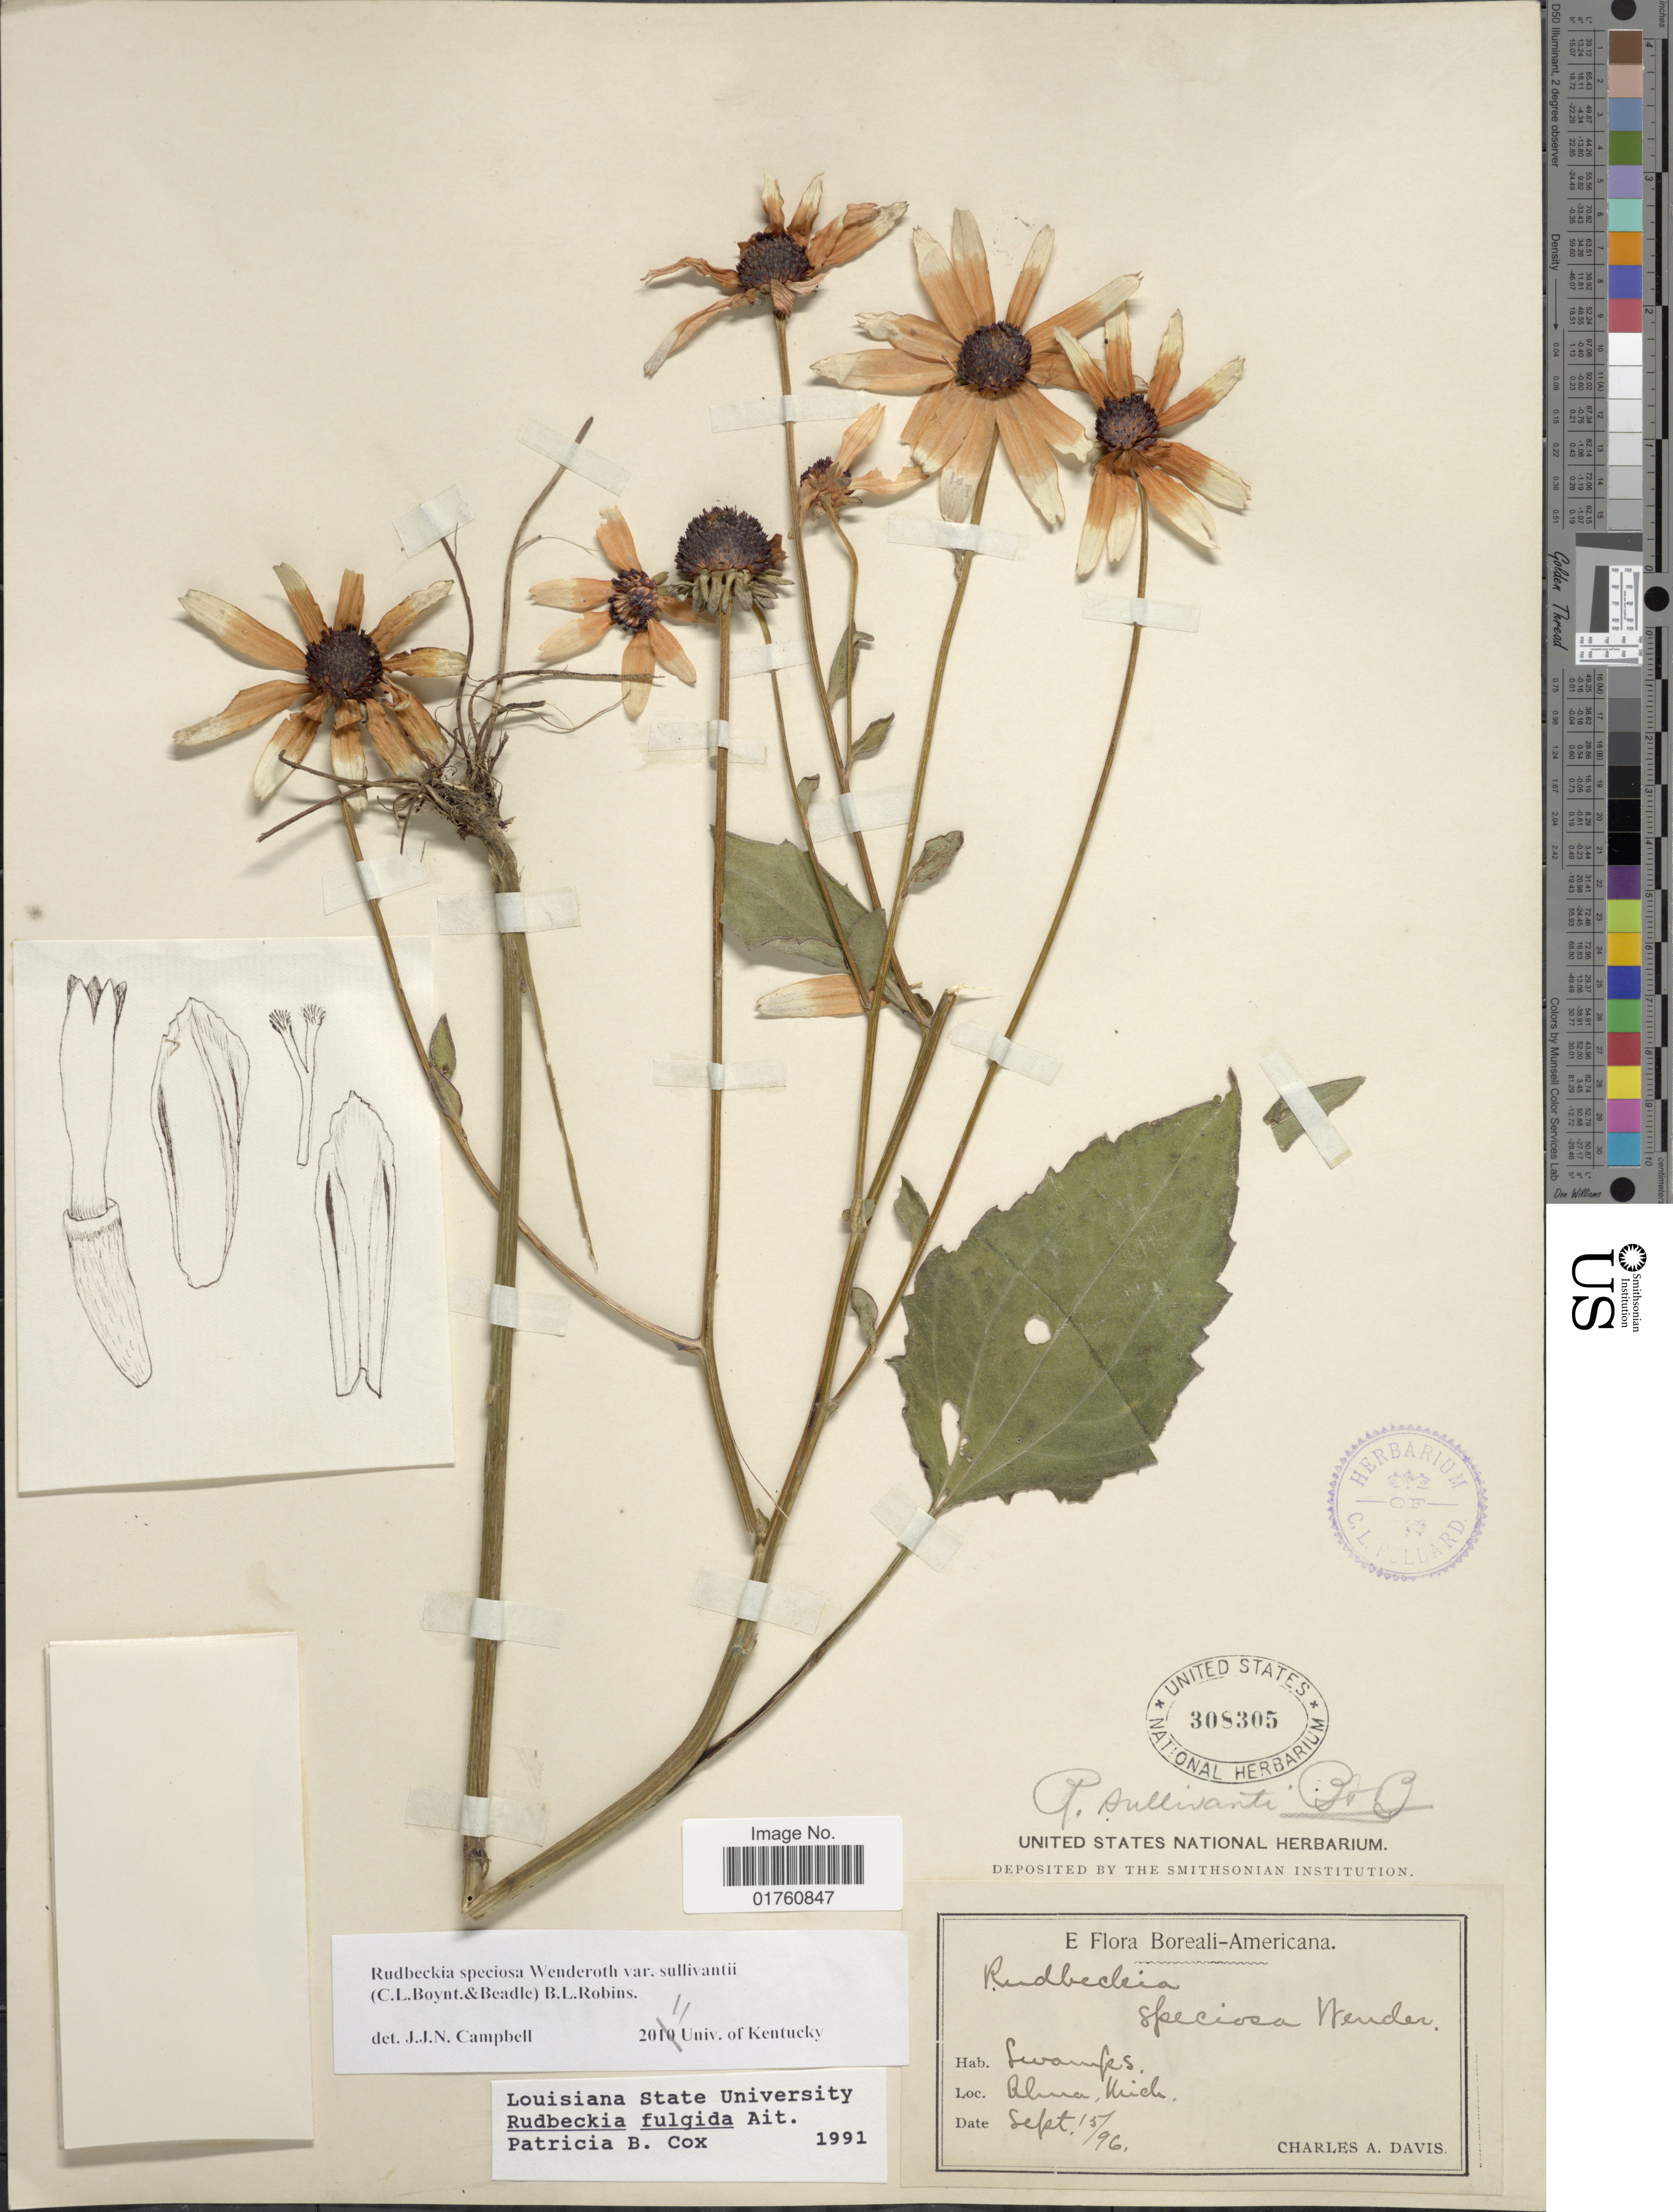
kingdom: Plantae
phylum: Tracheophyta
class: Magnoliopsida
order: Asterales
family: Asteraceae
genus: Rudbeckia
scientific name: Rudbeckia fulgida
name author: Aiton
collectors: C. Davis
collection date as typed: Transcribed d/m/y: 15/9/96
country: United States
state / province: Michigan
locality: E. Flora Boreali-Americana, Swamps, Alma, Mich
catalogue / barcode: US 308305